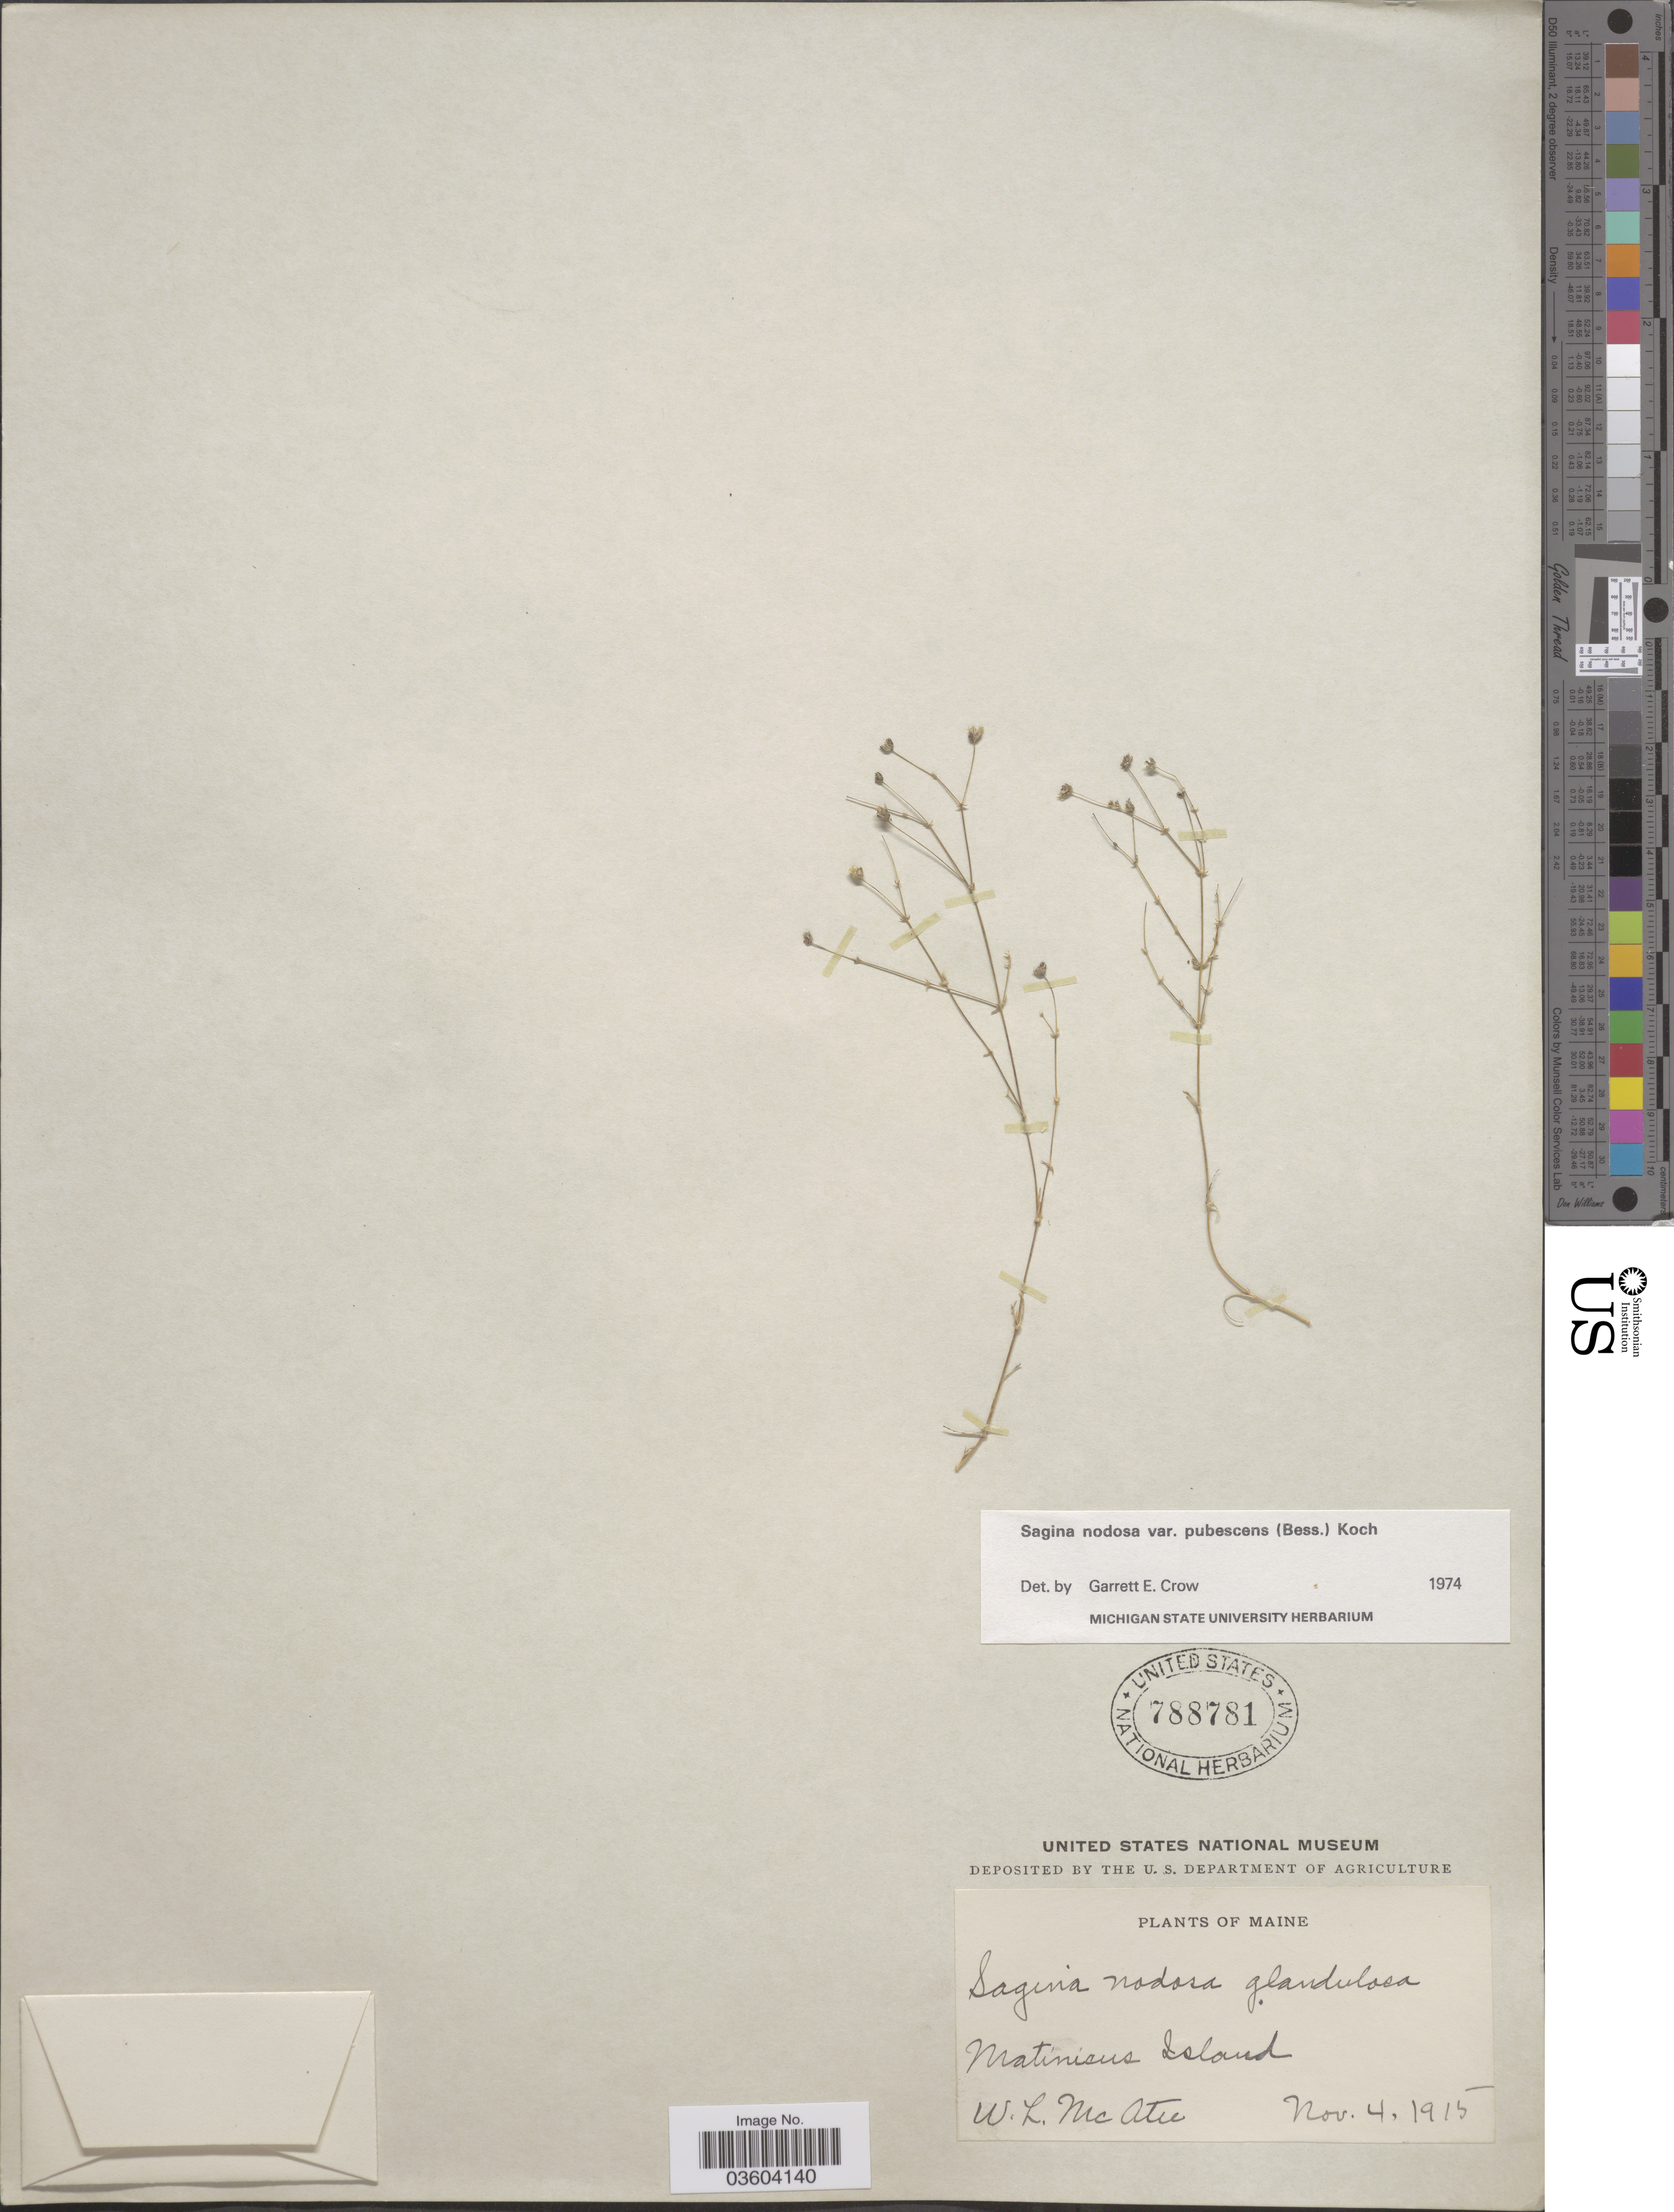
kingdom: Plantae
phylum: Tracheophyta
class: Magnoliopsida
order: Caryophyllales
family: Caryophyllaceae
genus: Sagina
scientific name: Sagina nodosa var. pubescens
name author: Mert. & W.D.J. Koch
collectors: W. McAtee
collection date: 1915-11-04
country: United States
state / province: Maine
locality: Matinicus Island.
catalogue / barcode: US 788781